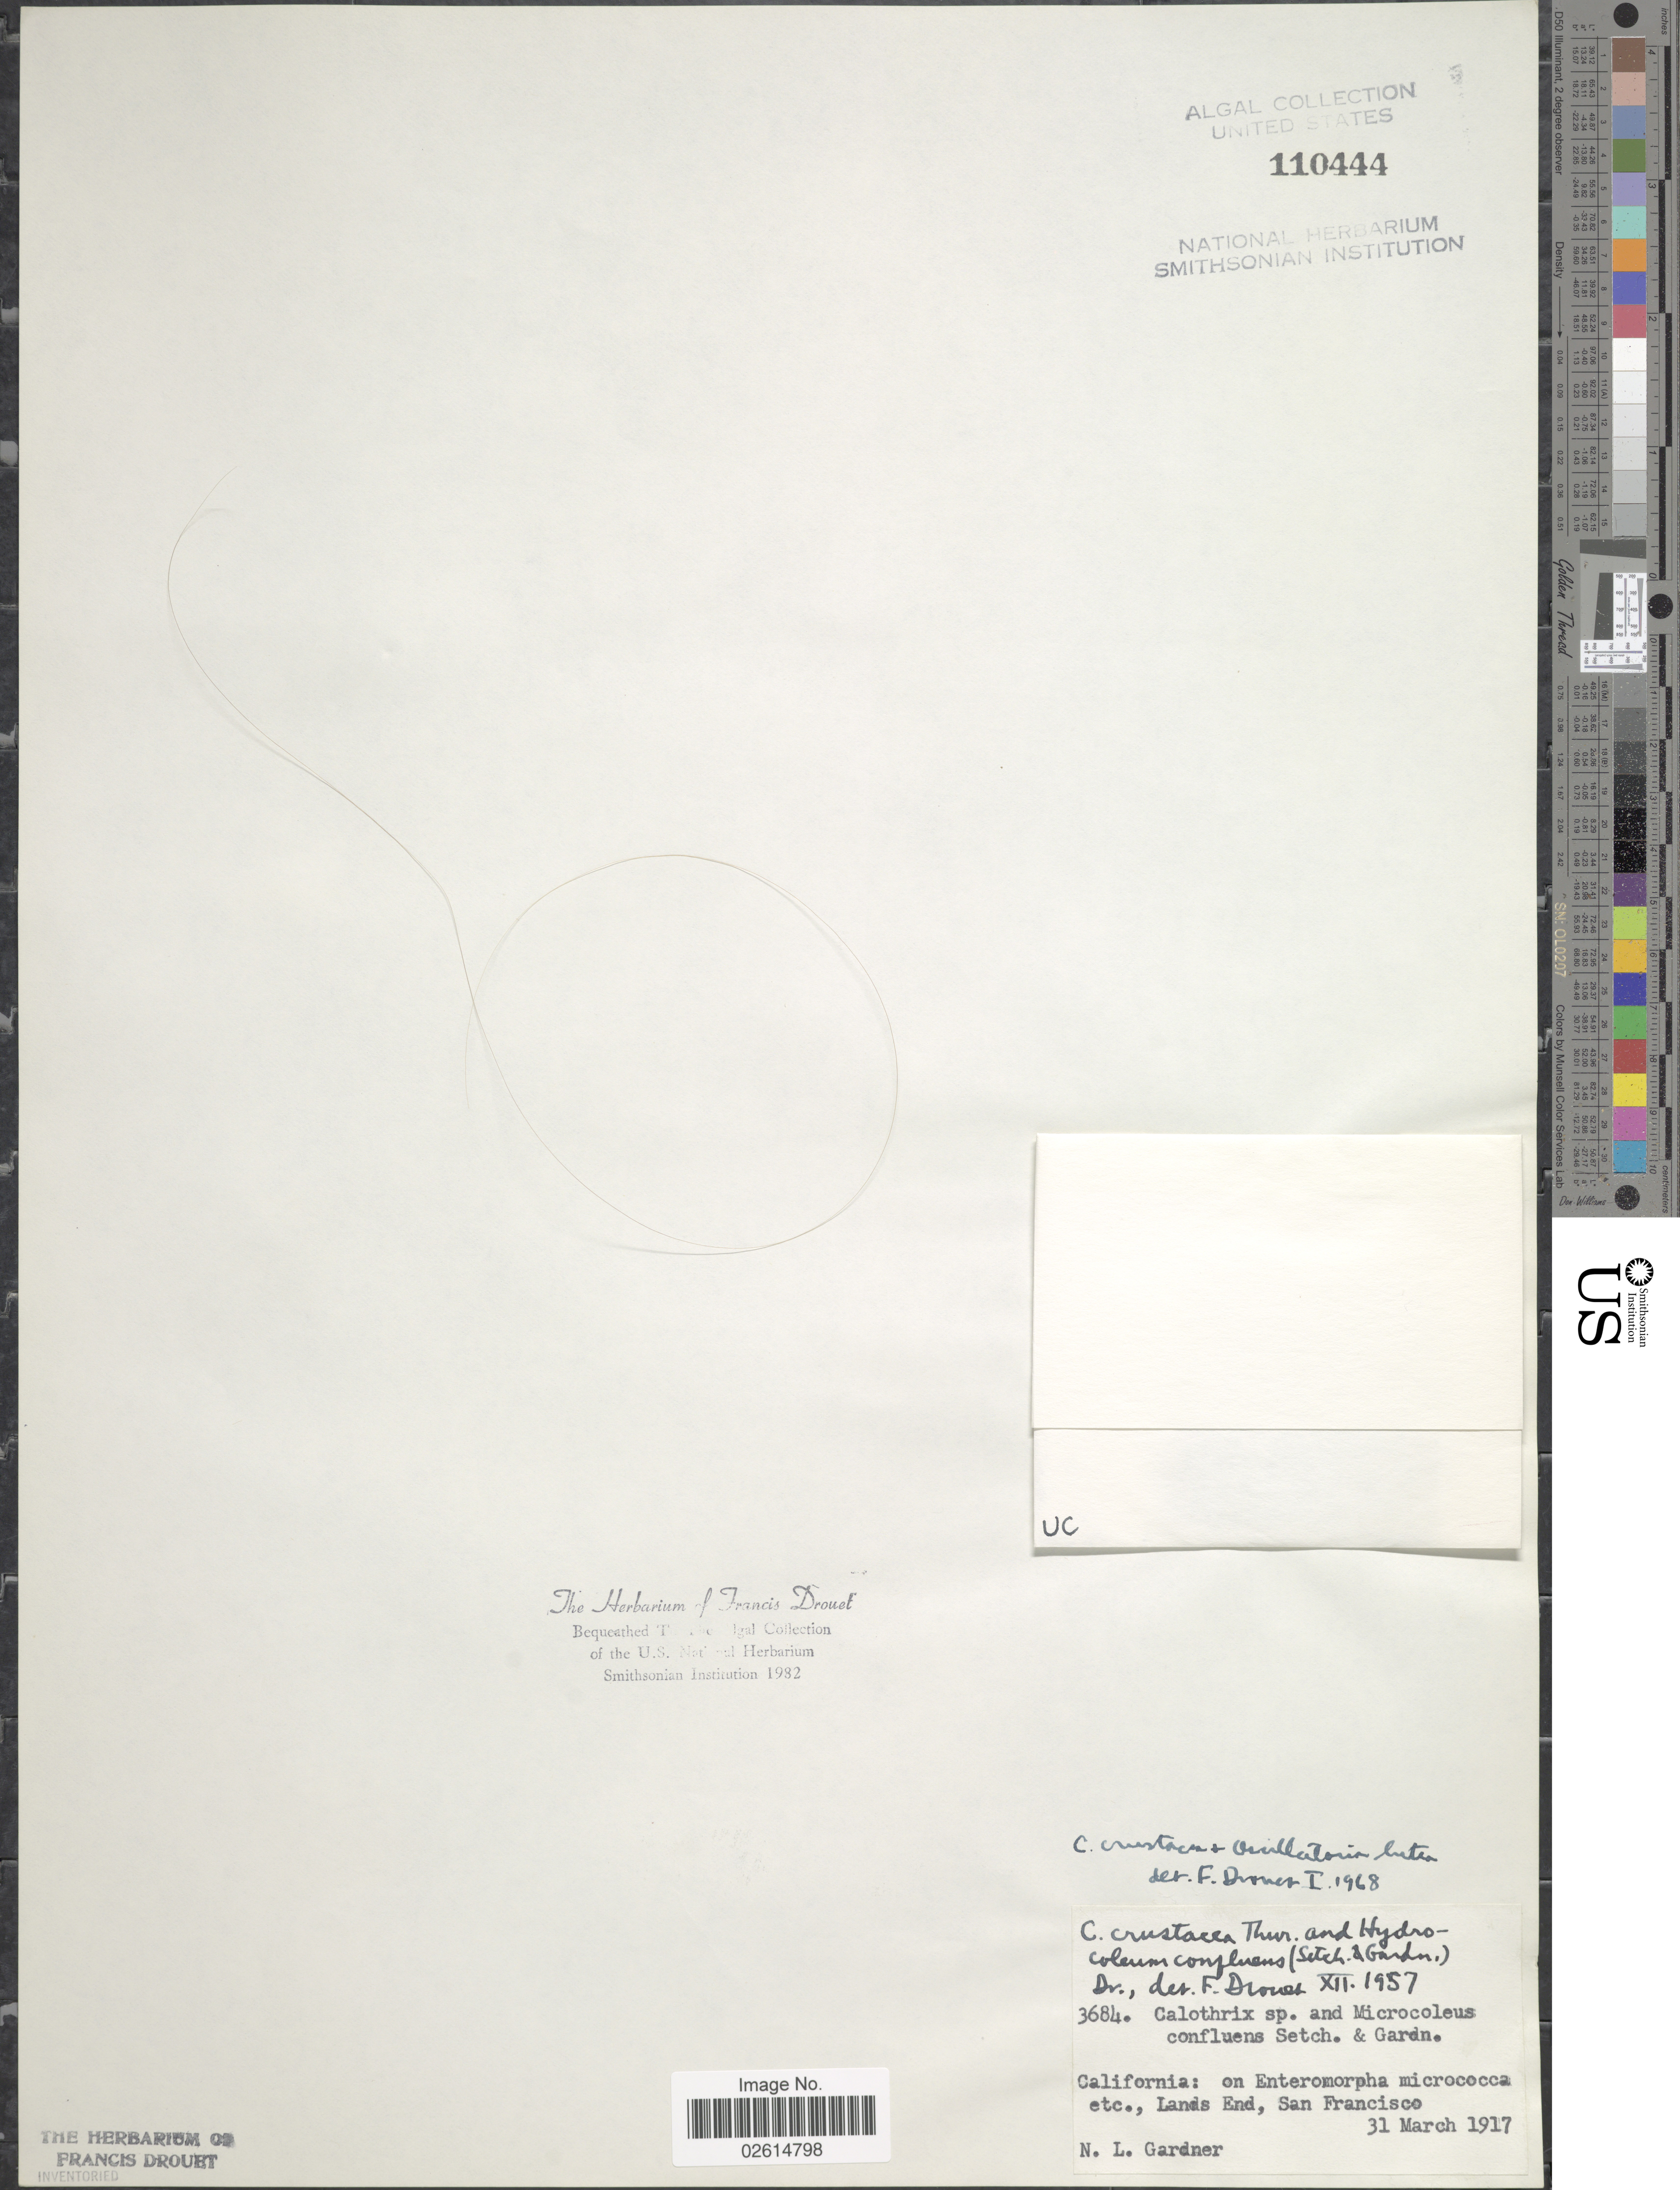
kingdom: Bacteria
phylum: Cyanobacteria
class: Cyanobacteriia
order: Cyanobacteriales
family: Rivulariaceae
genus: Calothrix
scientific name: Calothrix crustacea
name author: Thur. ex Bornet & Flahault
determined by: Drouet, F. E.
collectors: N. Gardner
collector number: NLG 3684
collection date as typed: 31 Mar 1917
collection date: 1917-03-31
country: United States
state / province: California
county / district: San Francisco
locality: San Francisco, Lands End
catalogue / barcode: US 110444